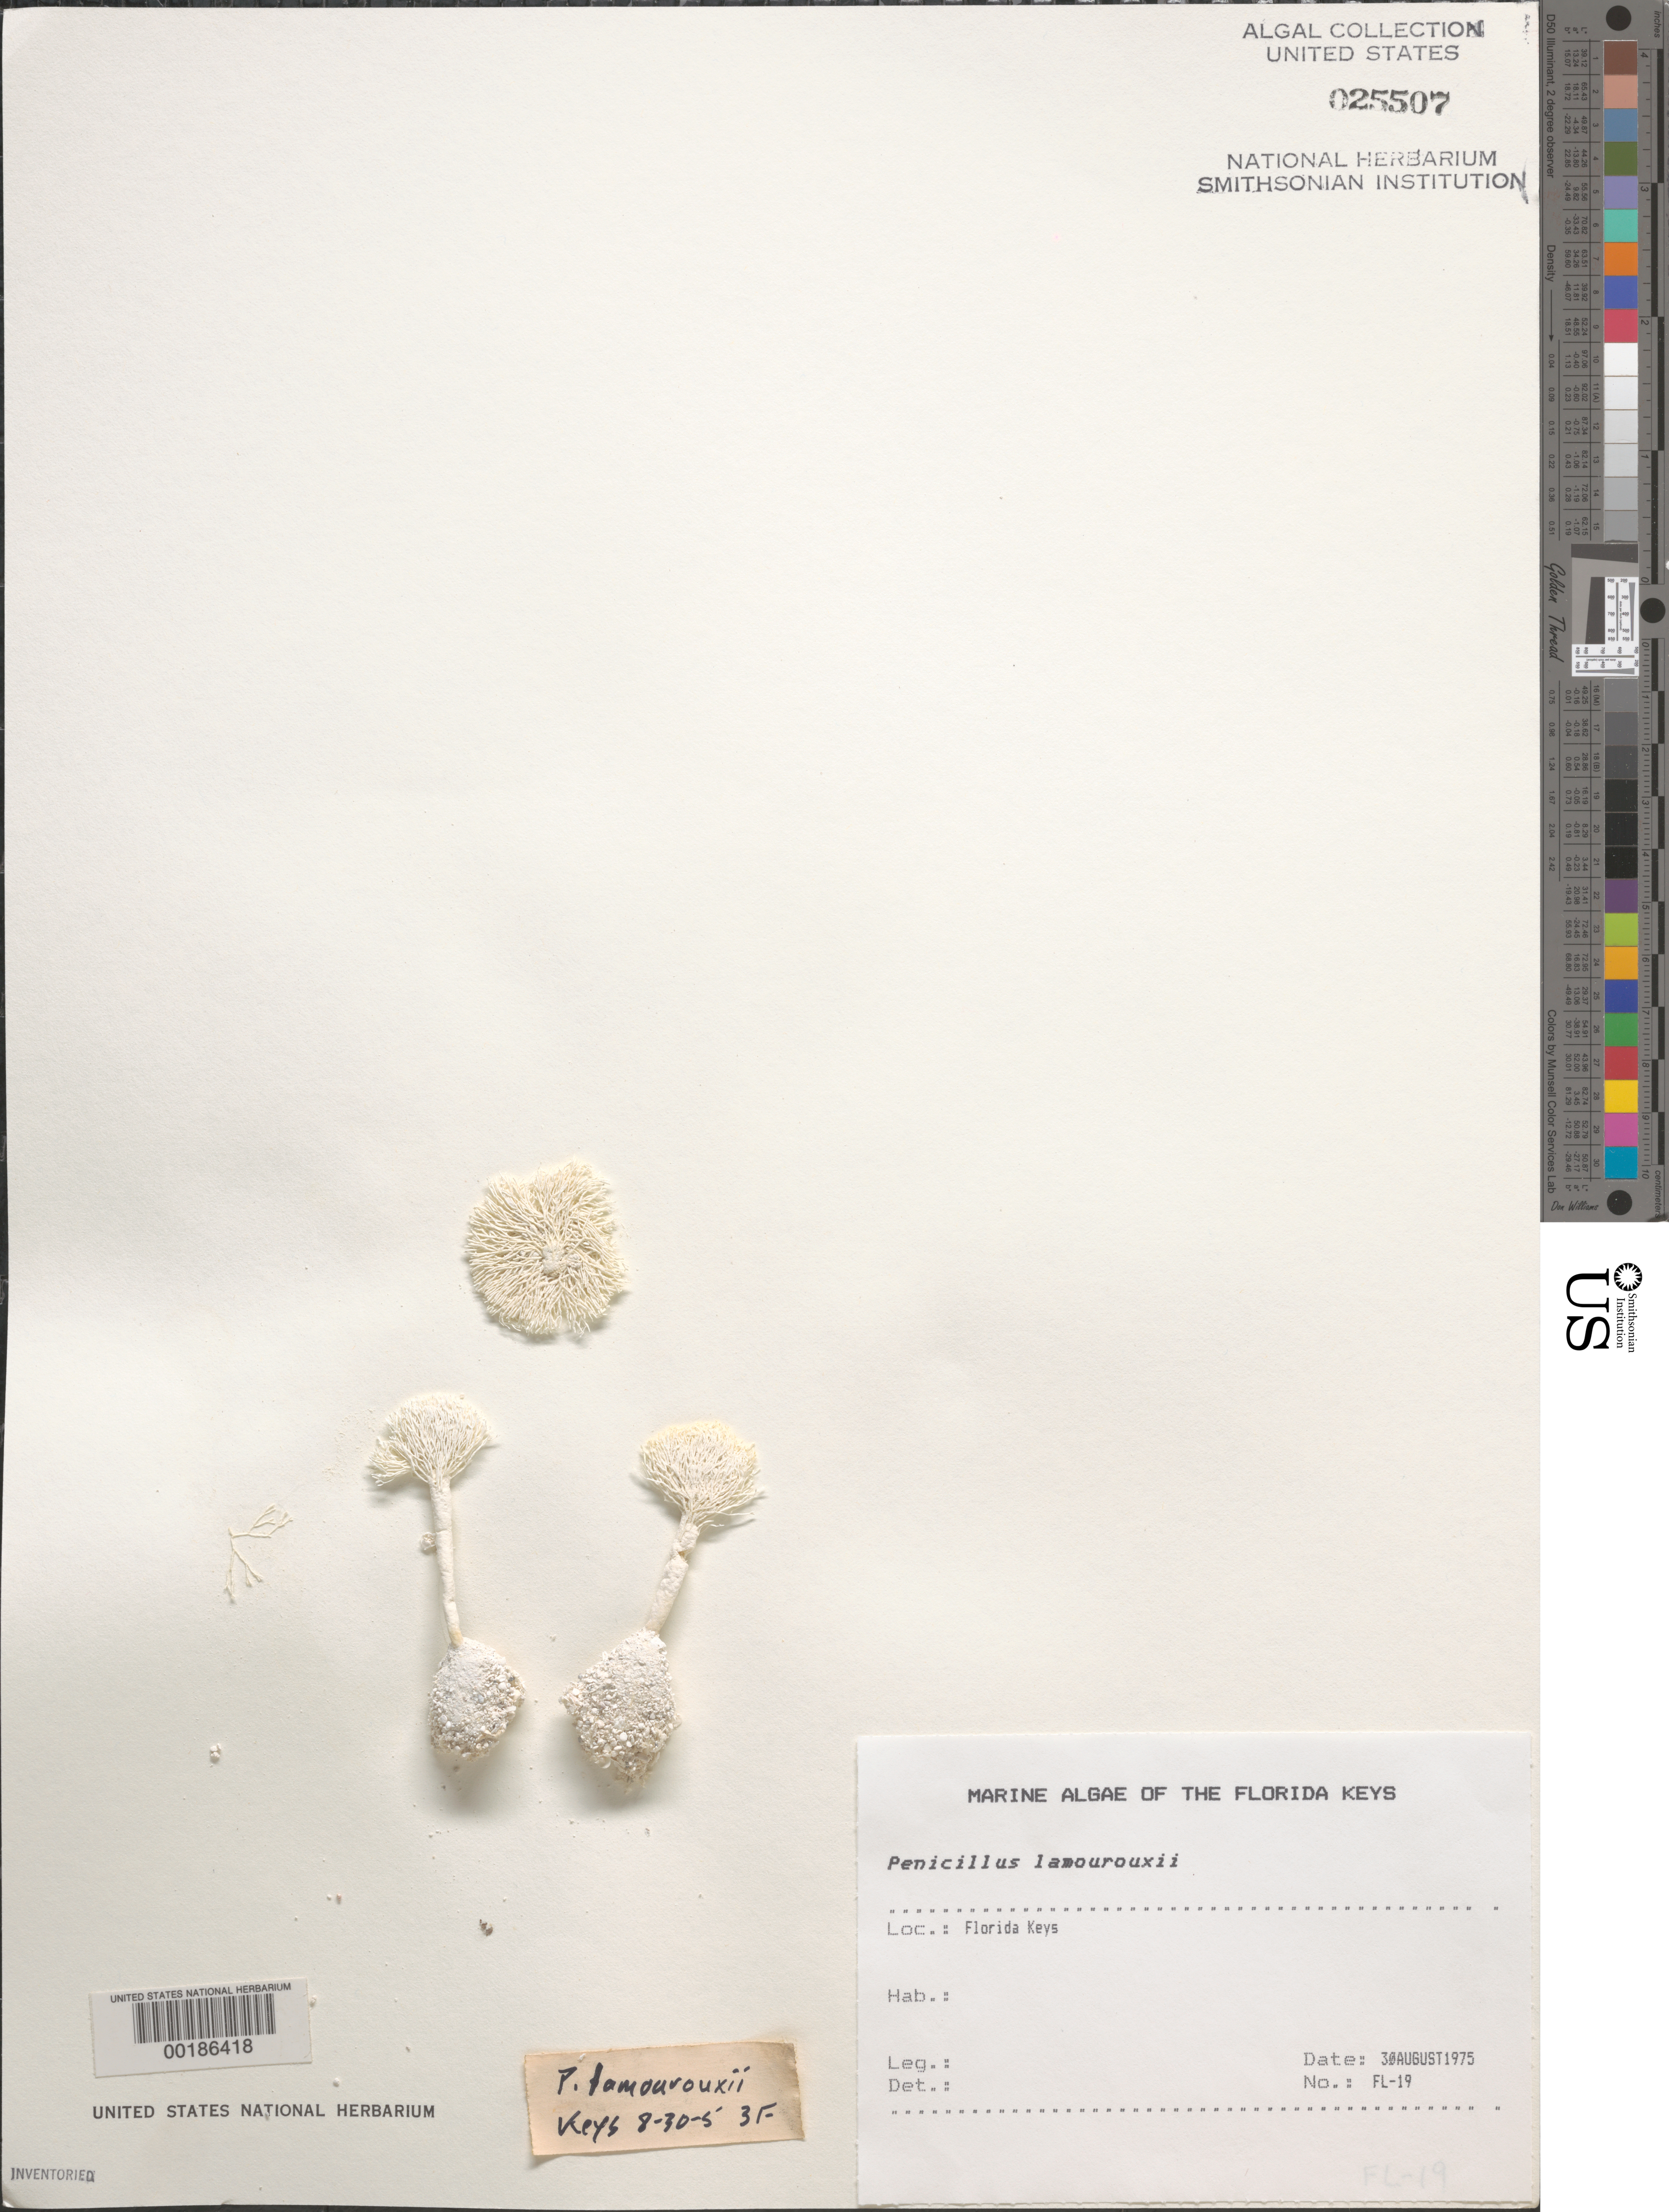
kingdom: Plantae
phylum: Chlorophyta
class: Ulvophyceae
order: Bryopsidales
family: Udoteaceae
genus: Penicillus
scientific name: Penicillus lamourouxii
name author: Decne.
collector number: FL-19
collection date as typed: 30 Aug 1975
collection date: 1975-08-30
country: United States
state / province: Florida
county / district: Monroe County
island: Florida Keys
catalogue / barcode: US 25507